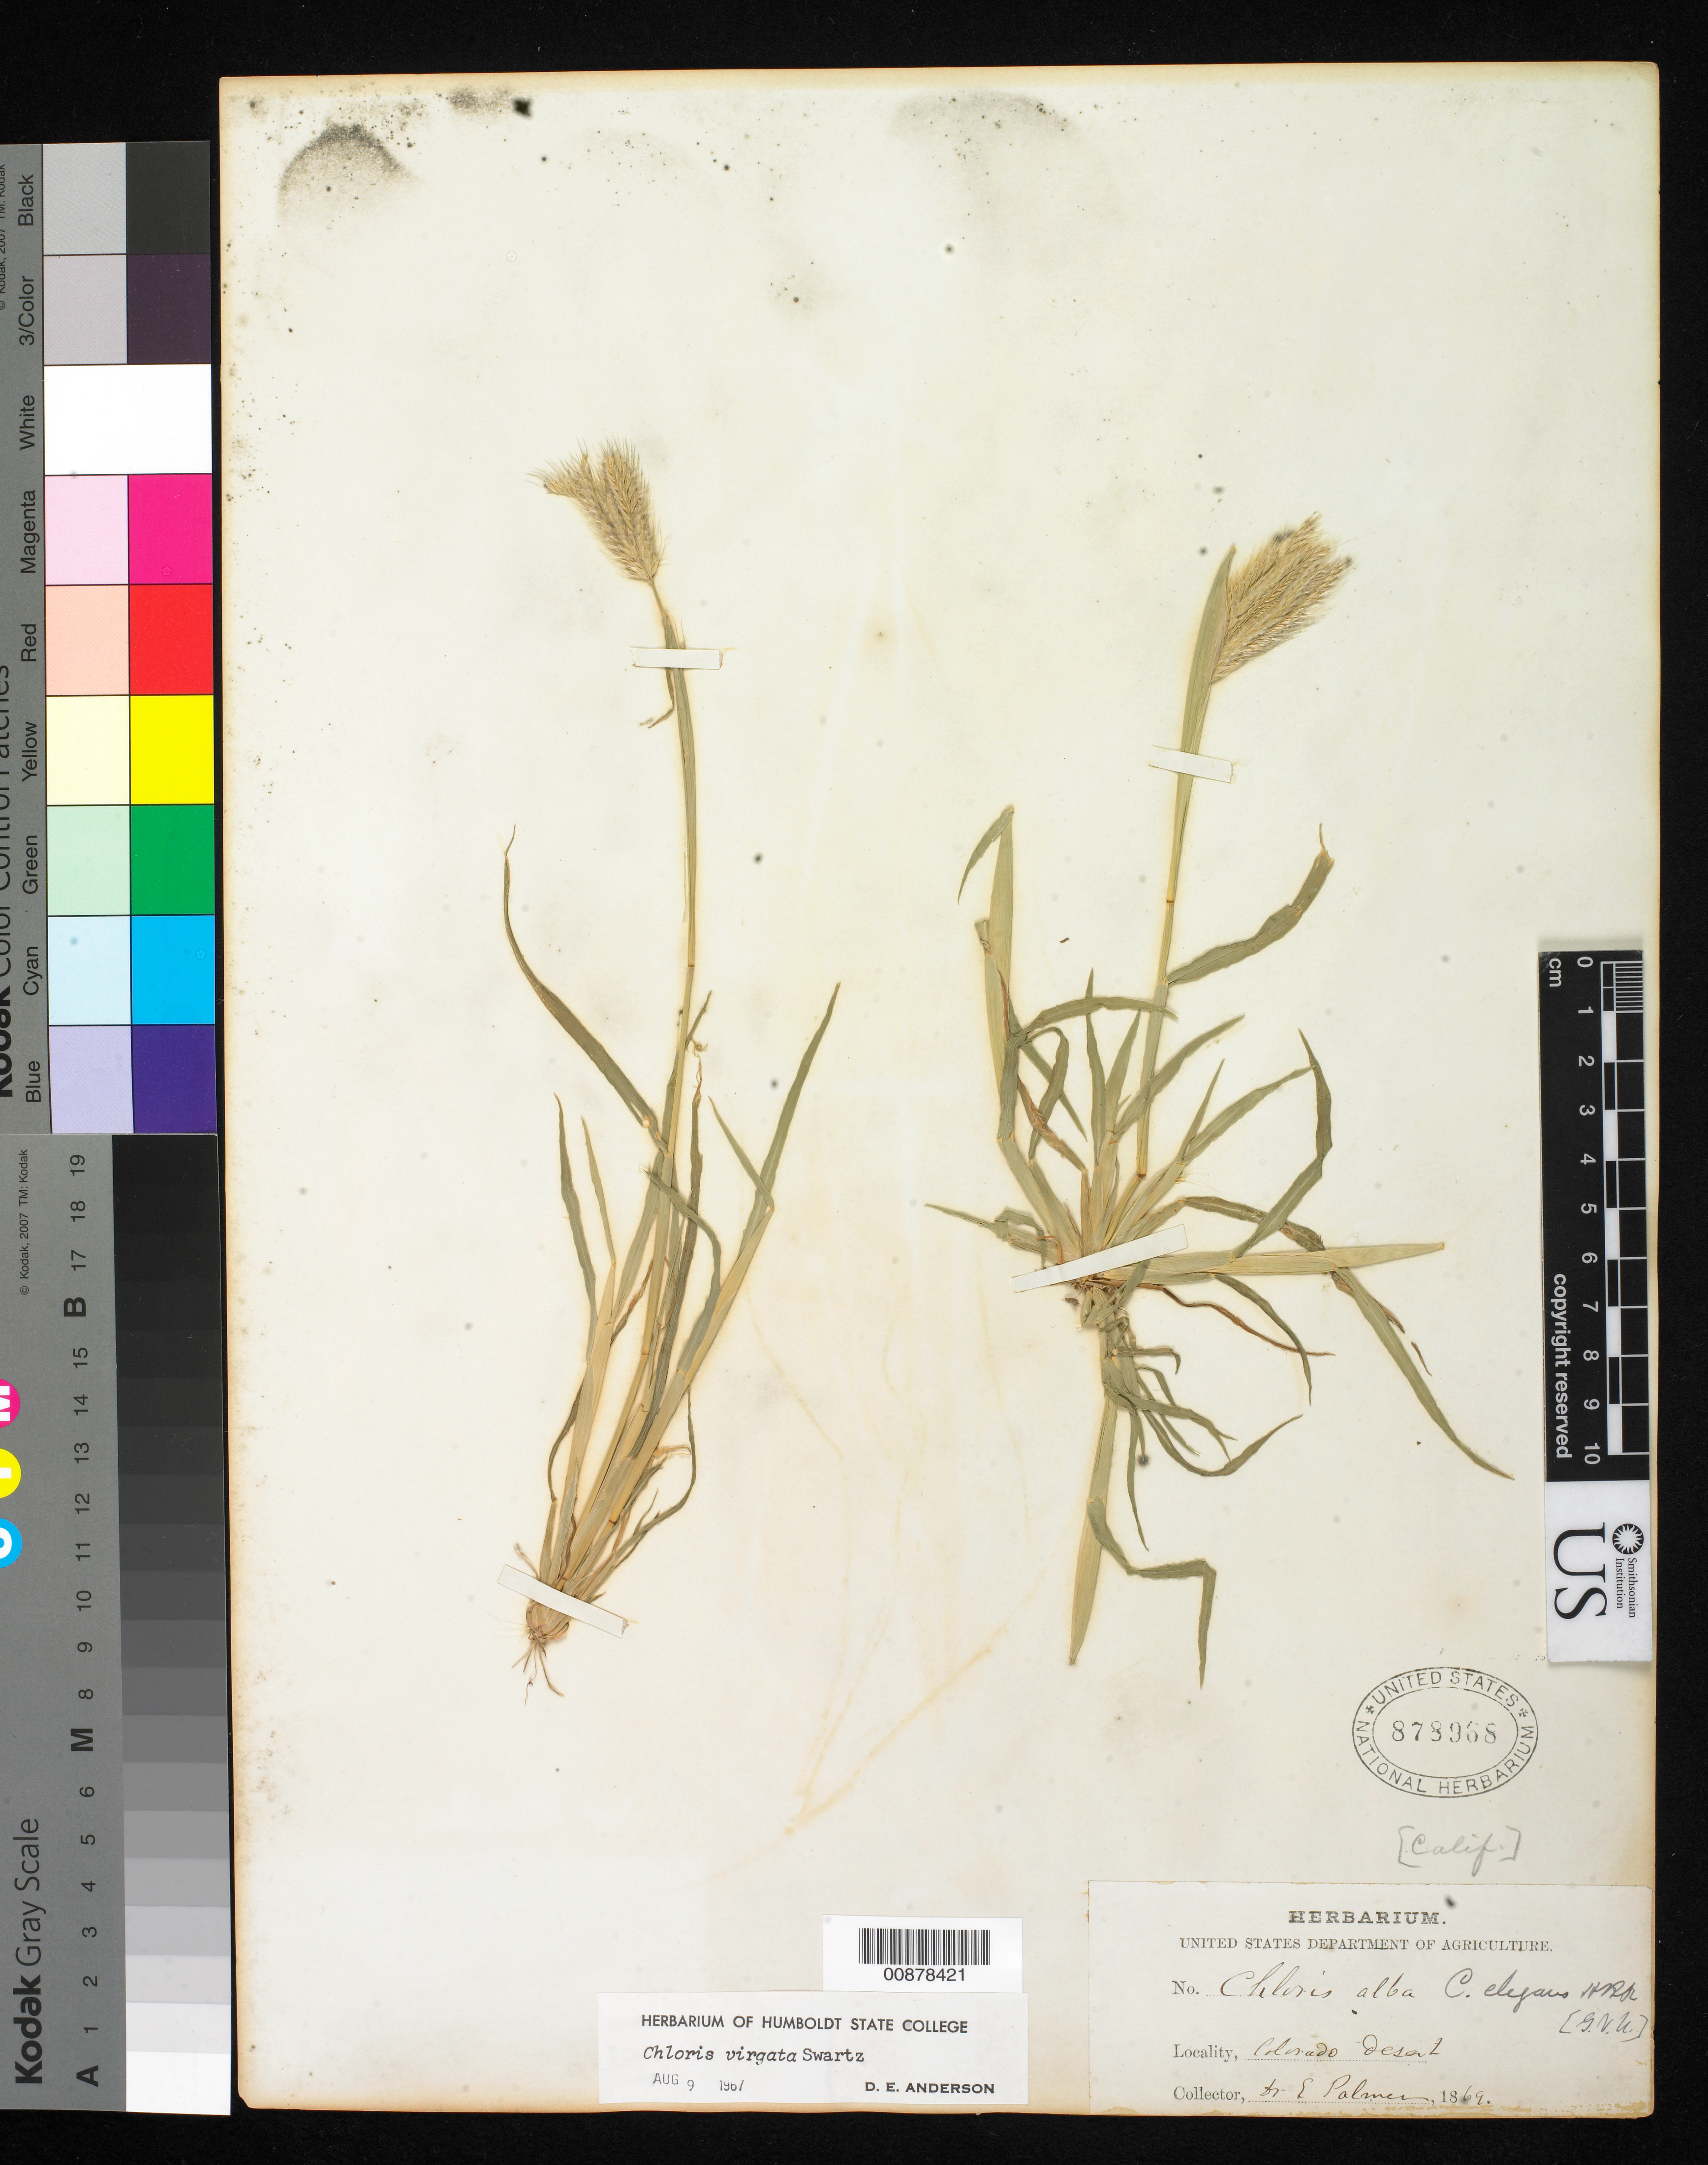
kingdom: Plantae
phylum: Tracheophyta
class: Liliopsida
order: Poales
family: Poaceae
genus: Chloris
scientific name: Chloris virgata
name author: Sw.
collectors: E. Palmer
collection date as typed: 1869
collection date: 1869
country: United States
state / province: California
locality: Colorado Desert.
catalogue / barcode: US 878968